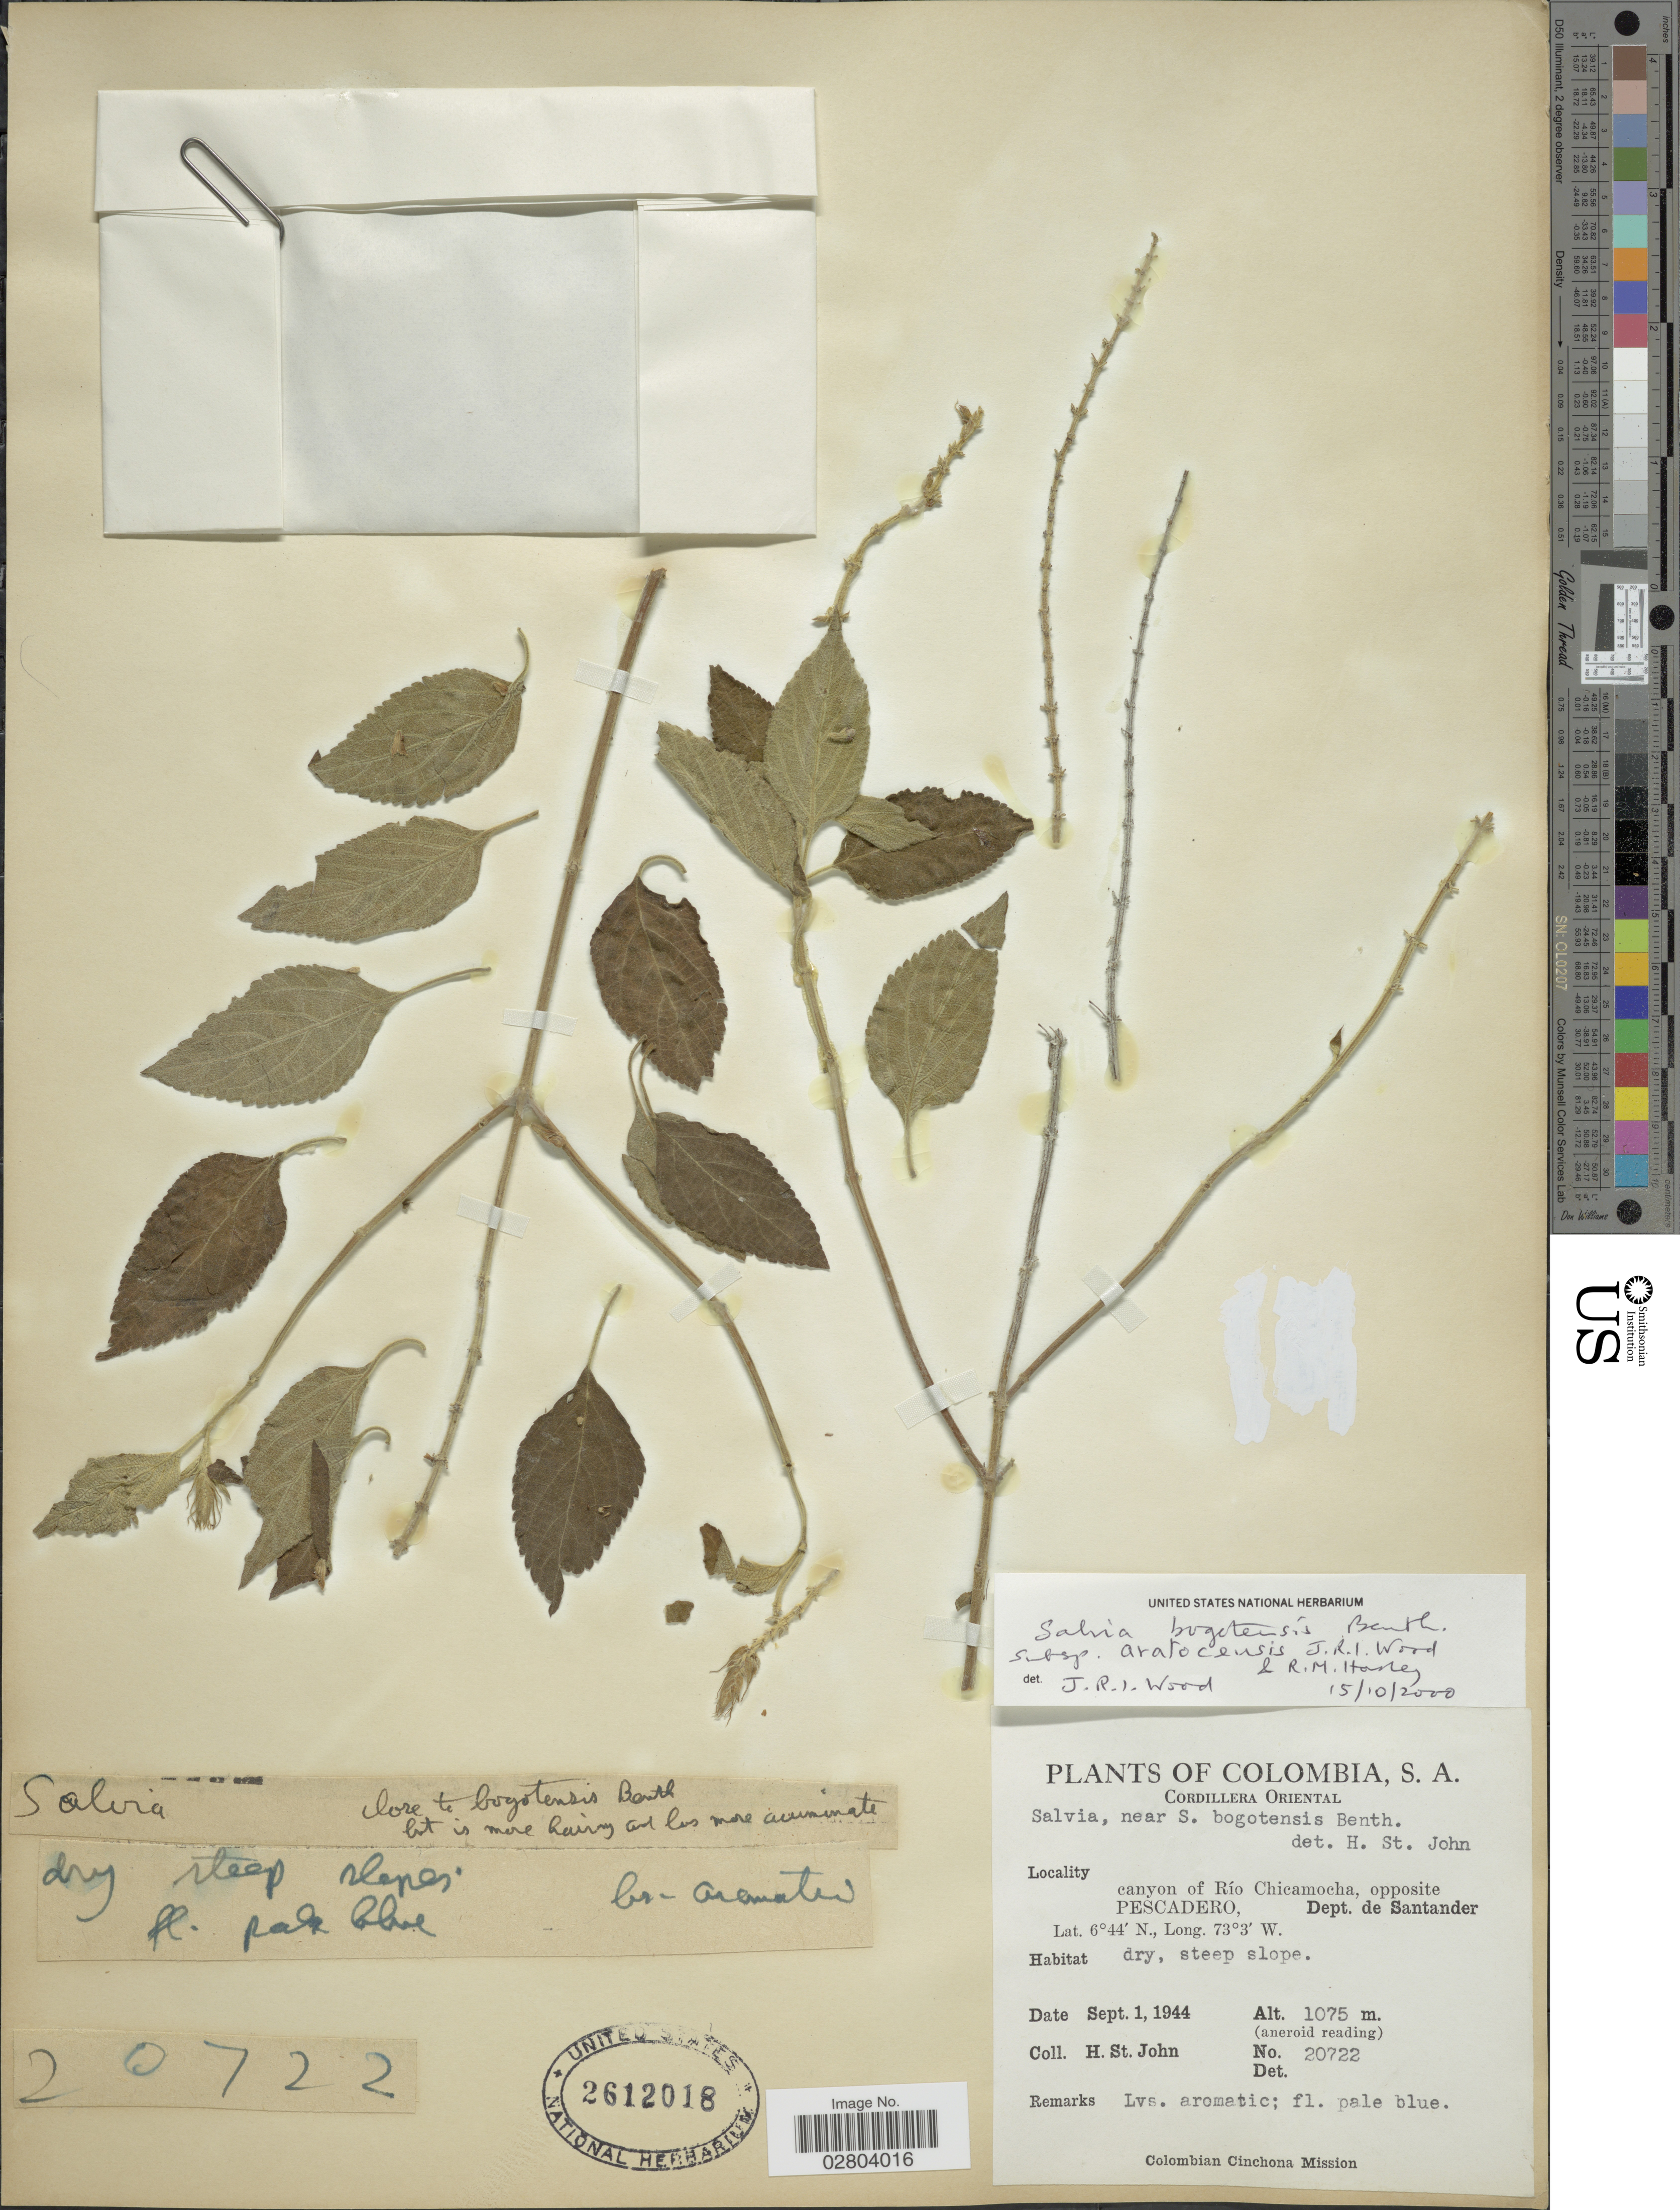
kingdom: Plantae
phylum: Tracheophyta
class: Magnoliopsida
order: Lamiales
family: Lamiaceae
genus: Salvia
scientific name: Salvia bogotensis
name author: Benth.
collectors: H. St. John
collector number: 20722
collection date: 1944-09-01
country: Colombia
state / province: Santander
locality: Colombia, S. A. Cordillera Oriental, Canyon of Río Chicamocha, opposite Pescadero, Dept. de Santander.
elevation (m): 1075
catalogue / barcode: US 2612018